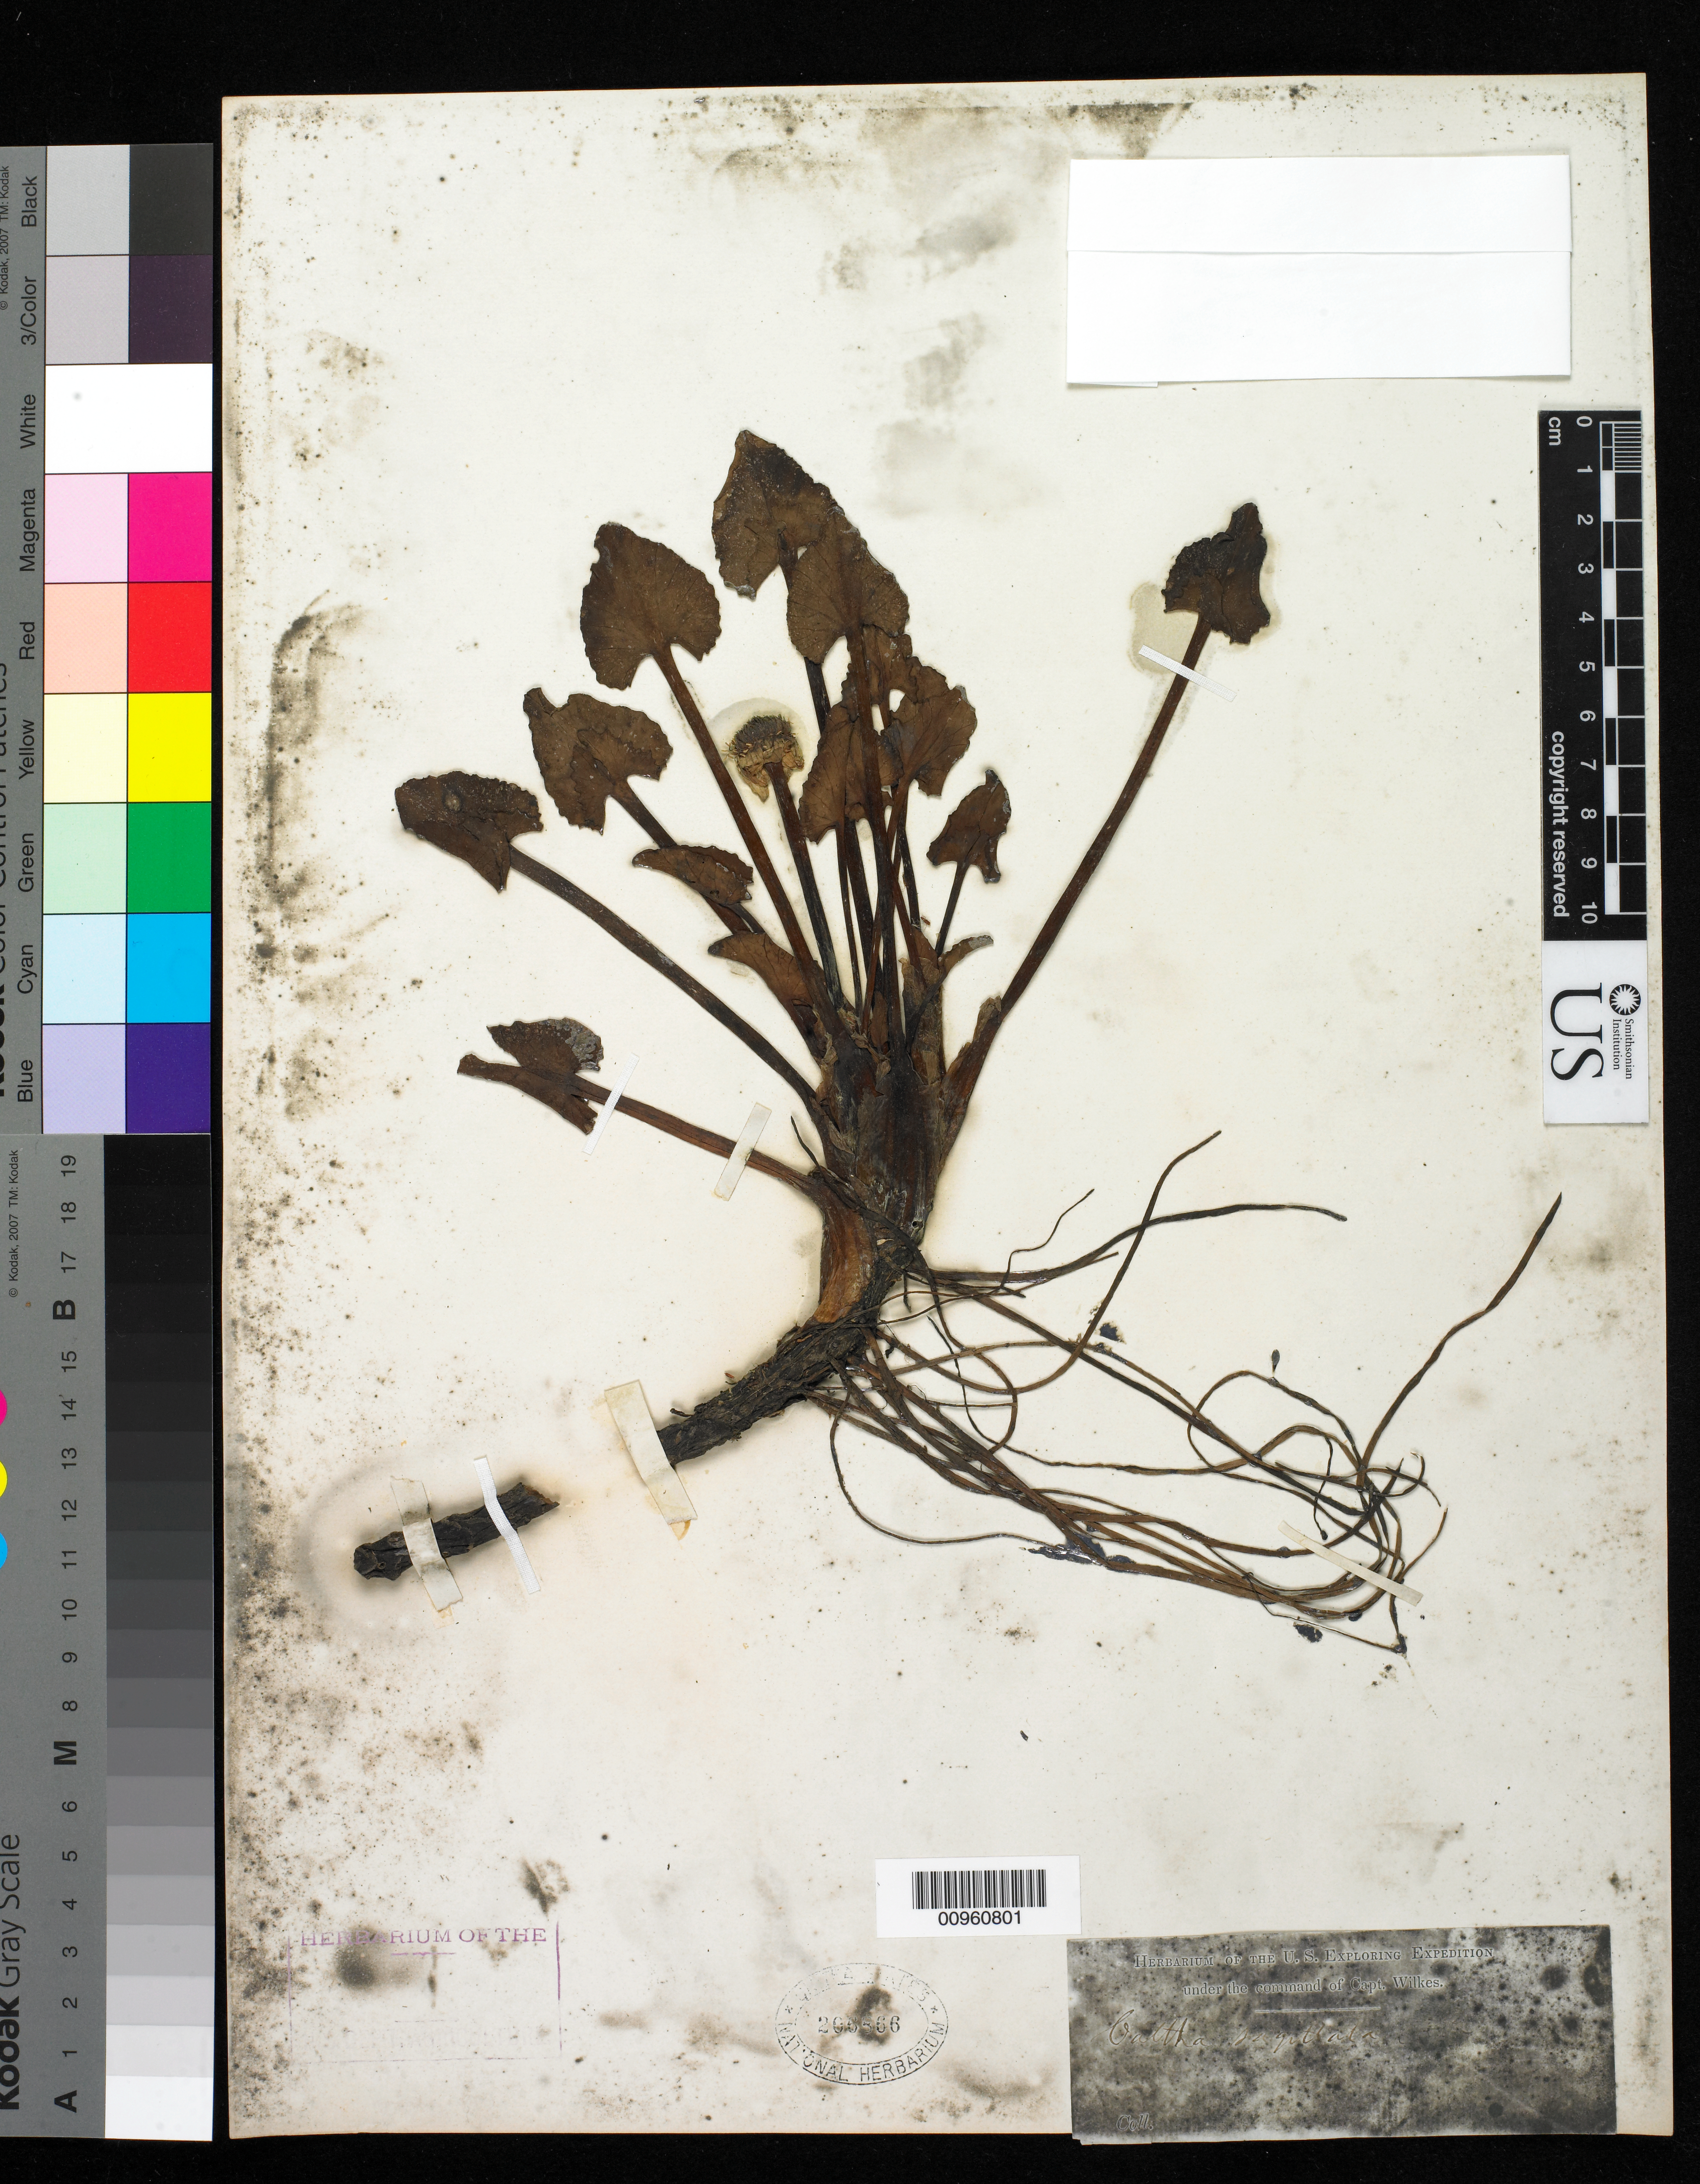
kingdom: Plantae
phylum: Tracheophyta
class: Magnoliopsida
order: Ranunculales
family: Ranunculaceae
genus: Caltha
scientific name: Caltha sagittata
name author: Cav.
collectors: Wilkes Explor. Exped.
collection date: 1838/1842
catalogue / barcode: US 206866